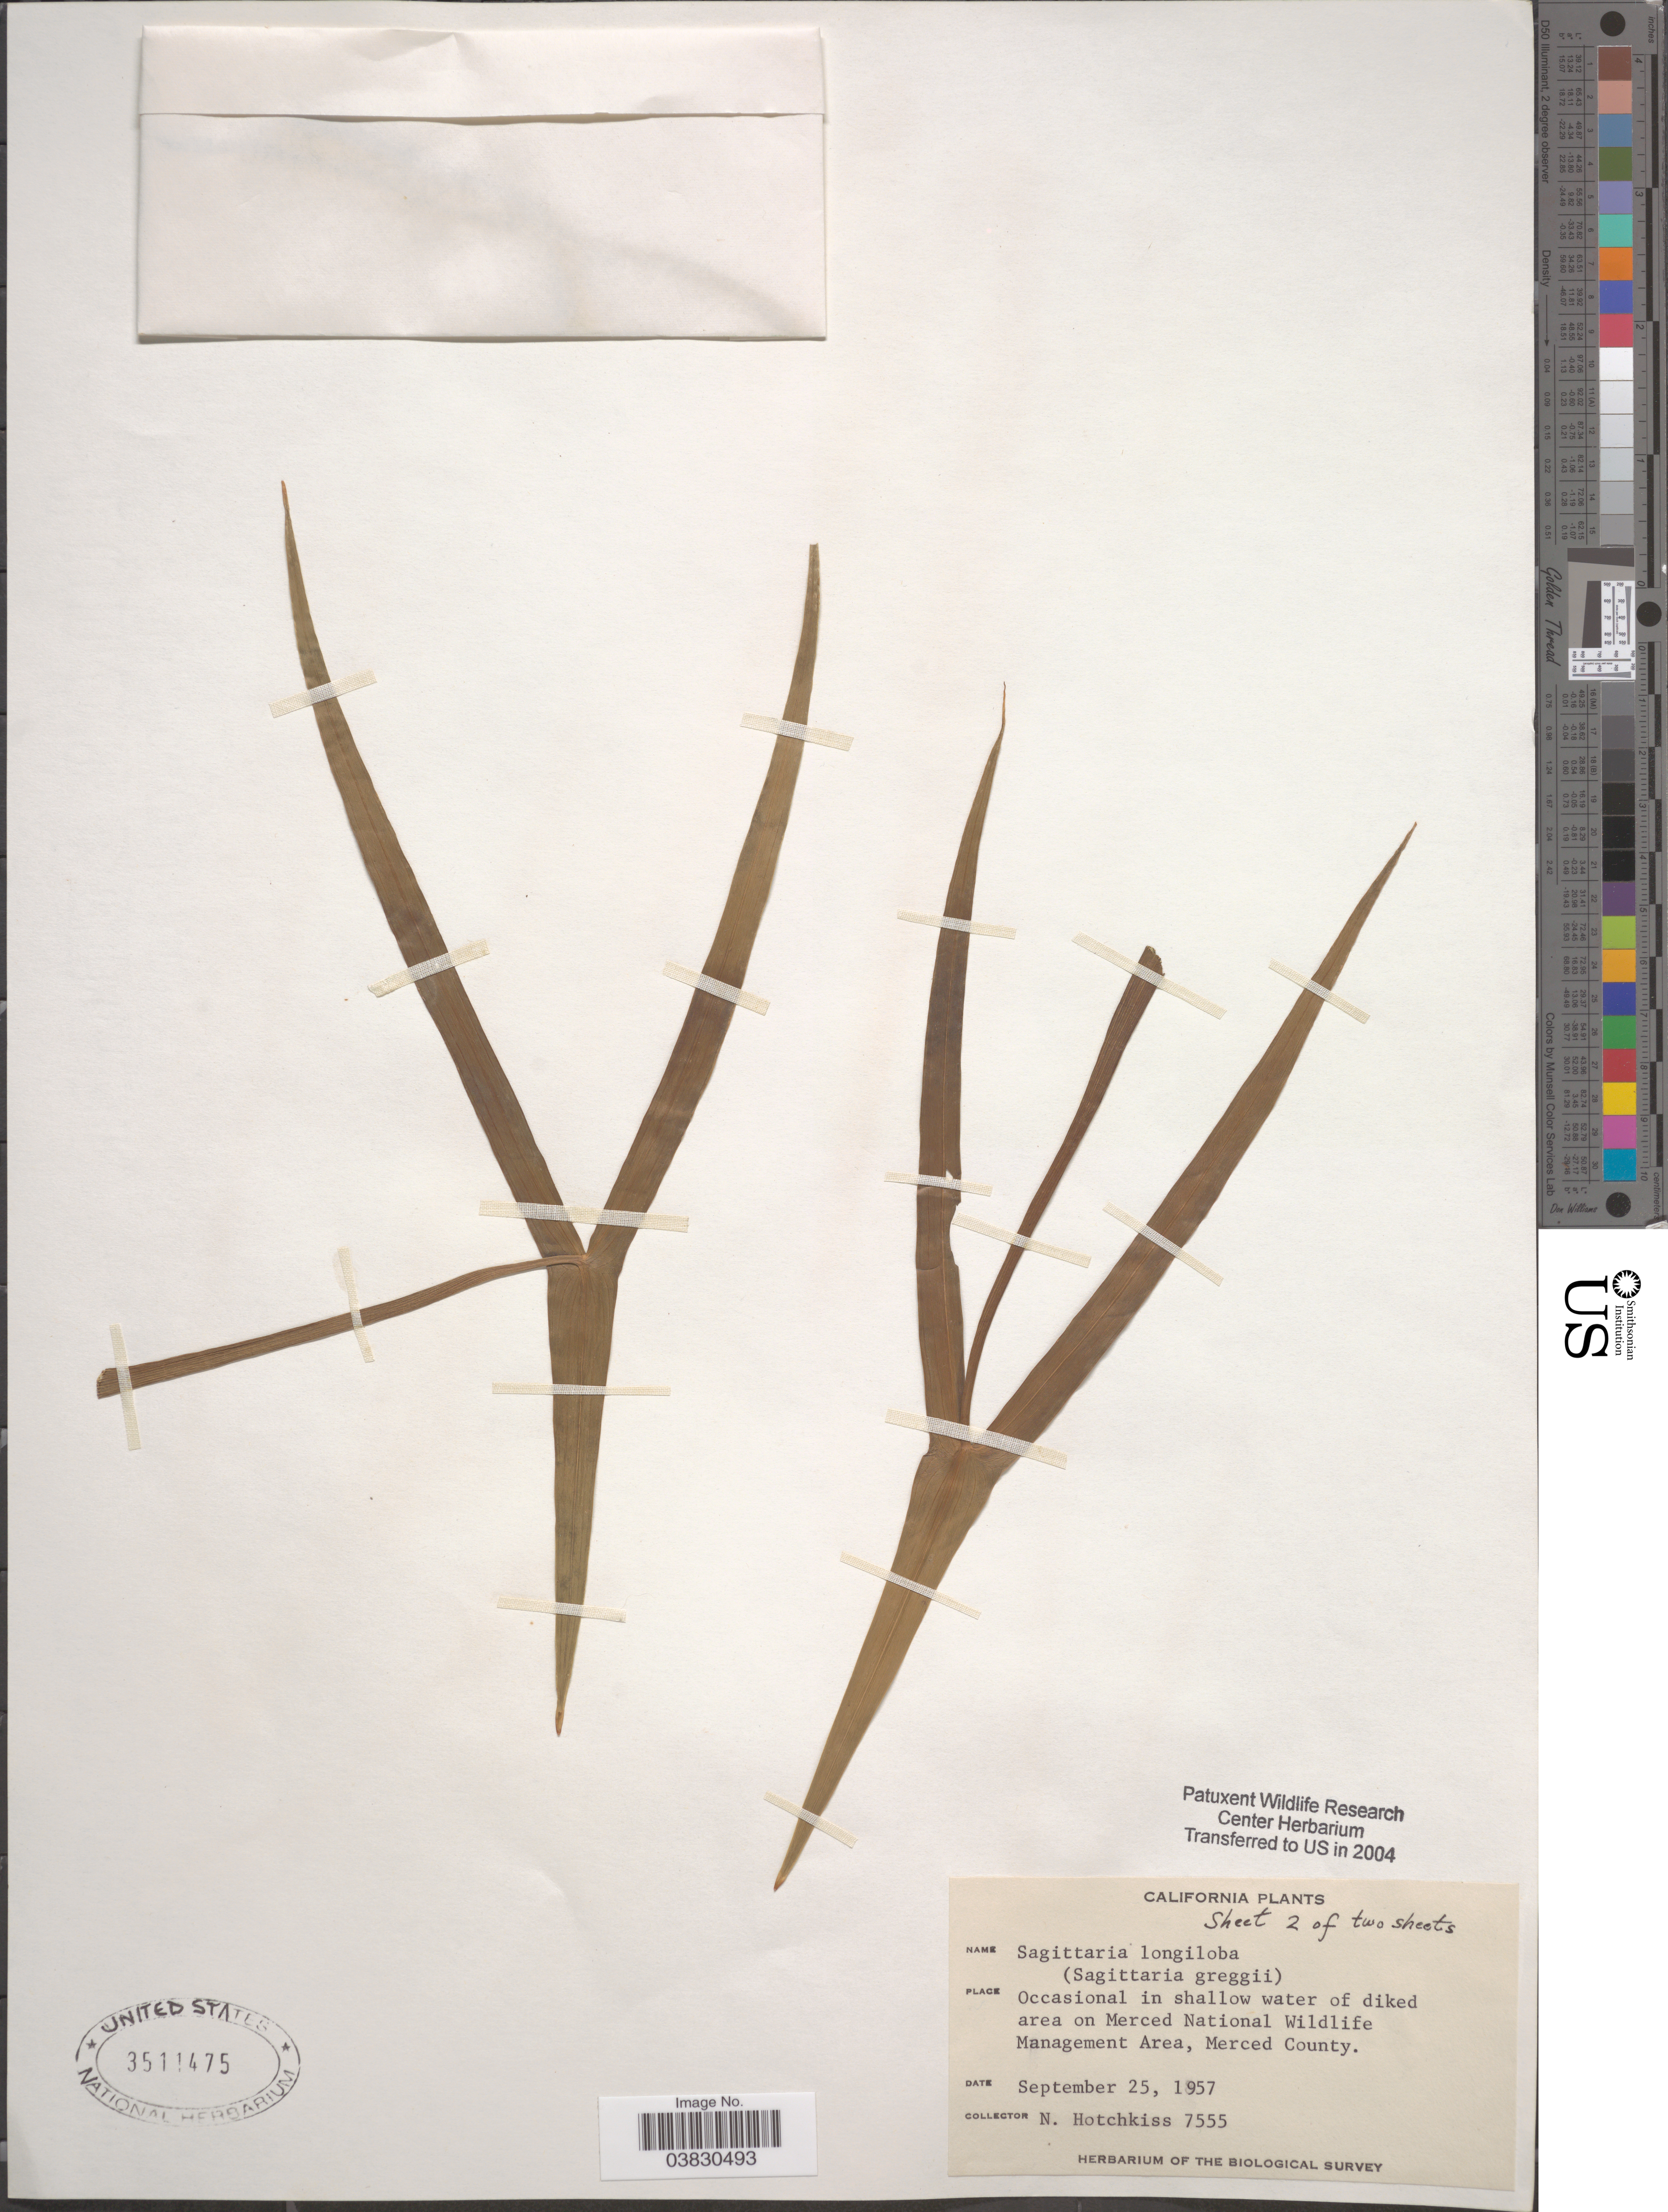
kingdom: Plantae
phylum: Tracheophyta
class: Liliopsida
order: Alismatales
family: Alismataceae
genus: Sagittaria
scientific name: Sagittaria longiloba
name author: Engelm. ex J.G. Sm.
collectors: N. Hotchkiss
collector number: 7555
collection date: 1957-09-25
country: United States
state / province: California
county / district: Merced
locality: On Merced National Wildlife Management Area, Merced County.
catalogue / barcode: US 3511475